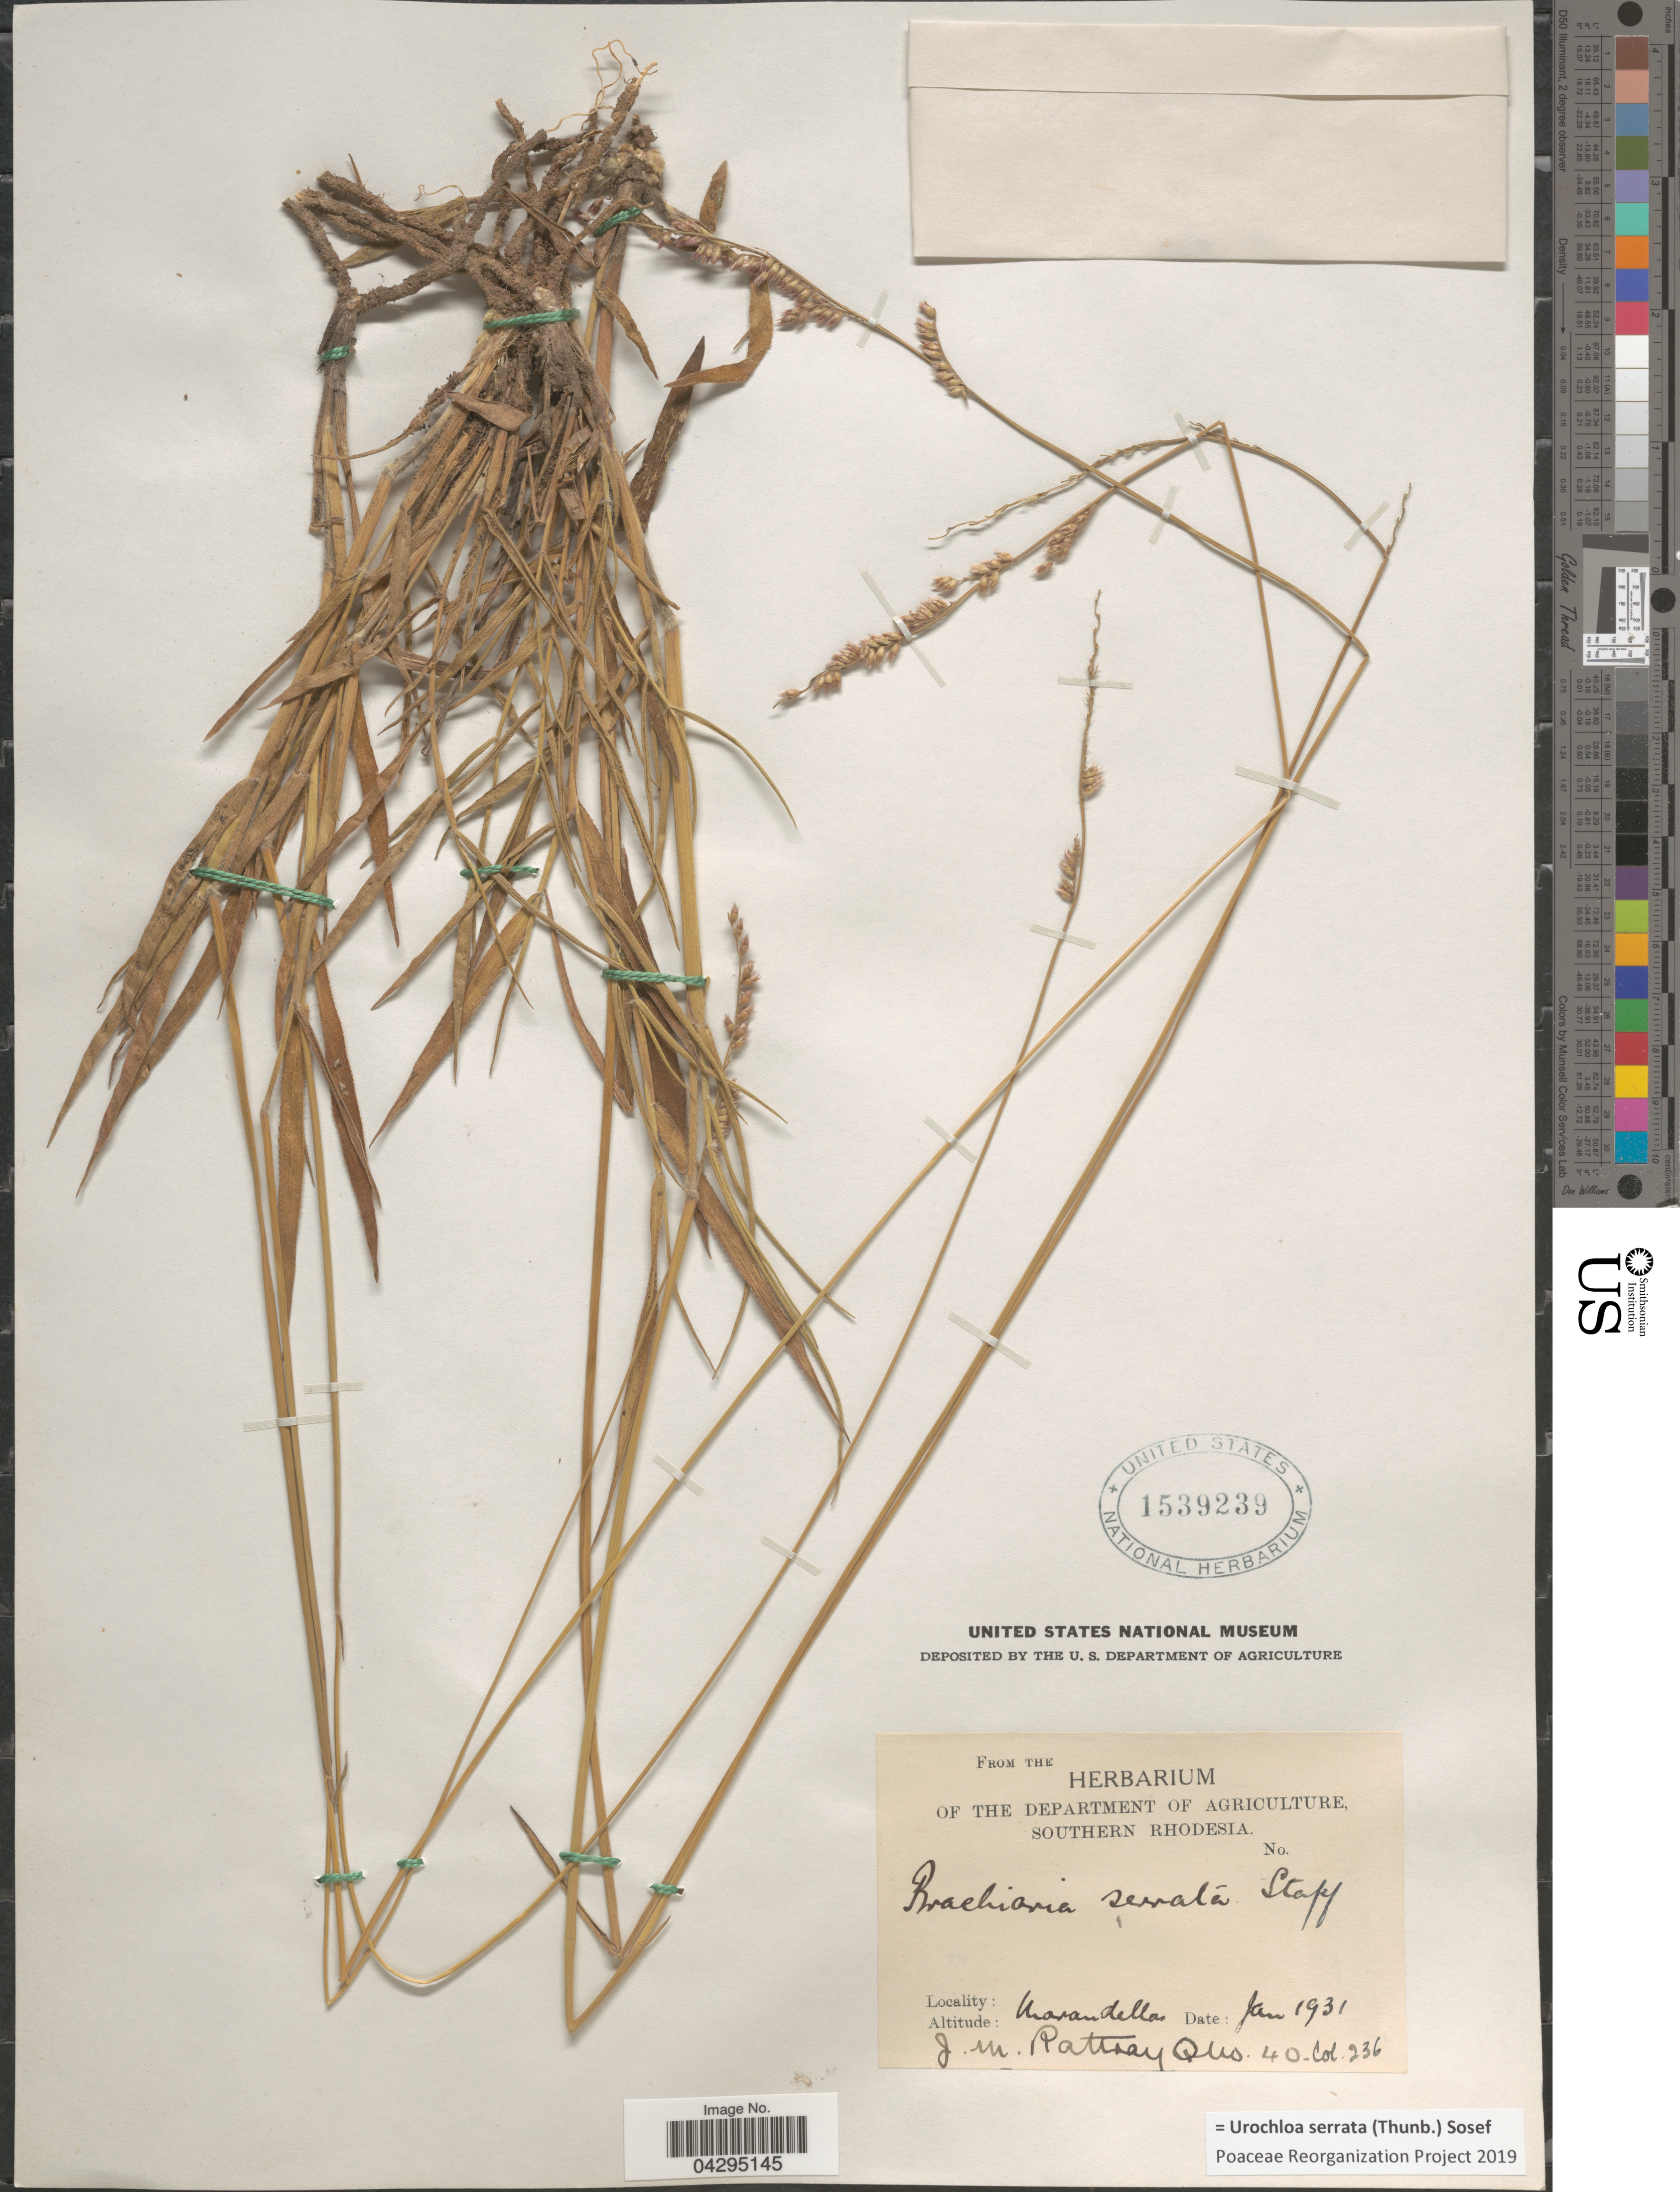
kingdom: Plantae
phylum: Tracheophyta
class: Liliopsida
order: Poales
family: Poaceae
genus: Urochloa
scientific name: Urochloa serrata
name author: (Thunb.) Sosef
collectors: J. Rattray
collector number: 40Col236?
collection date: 1931-01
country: Zimbabwe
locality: Southern Rhodesia. Marandella.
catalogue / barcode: US 1539239